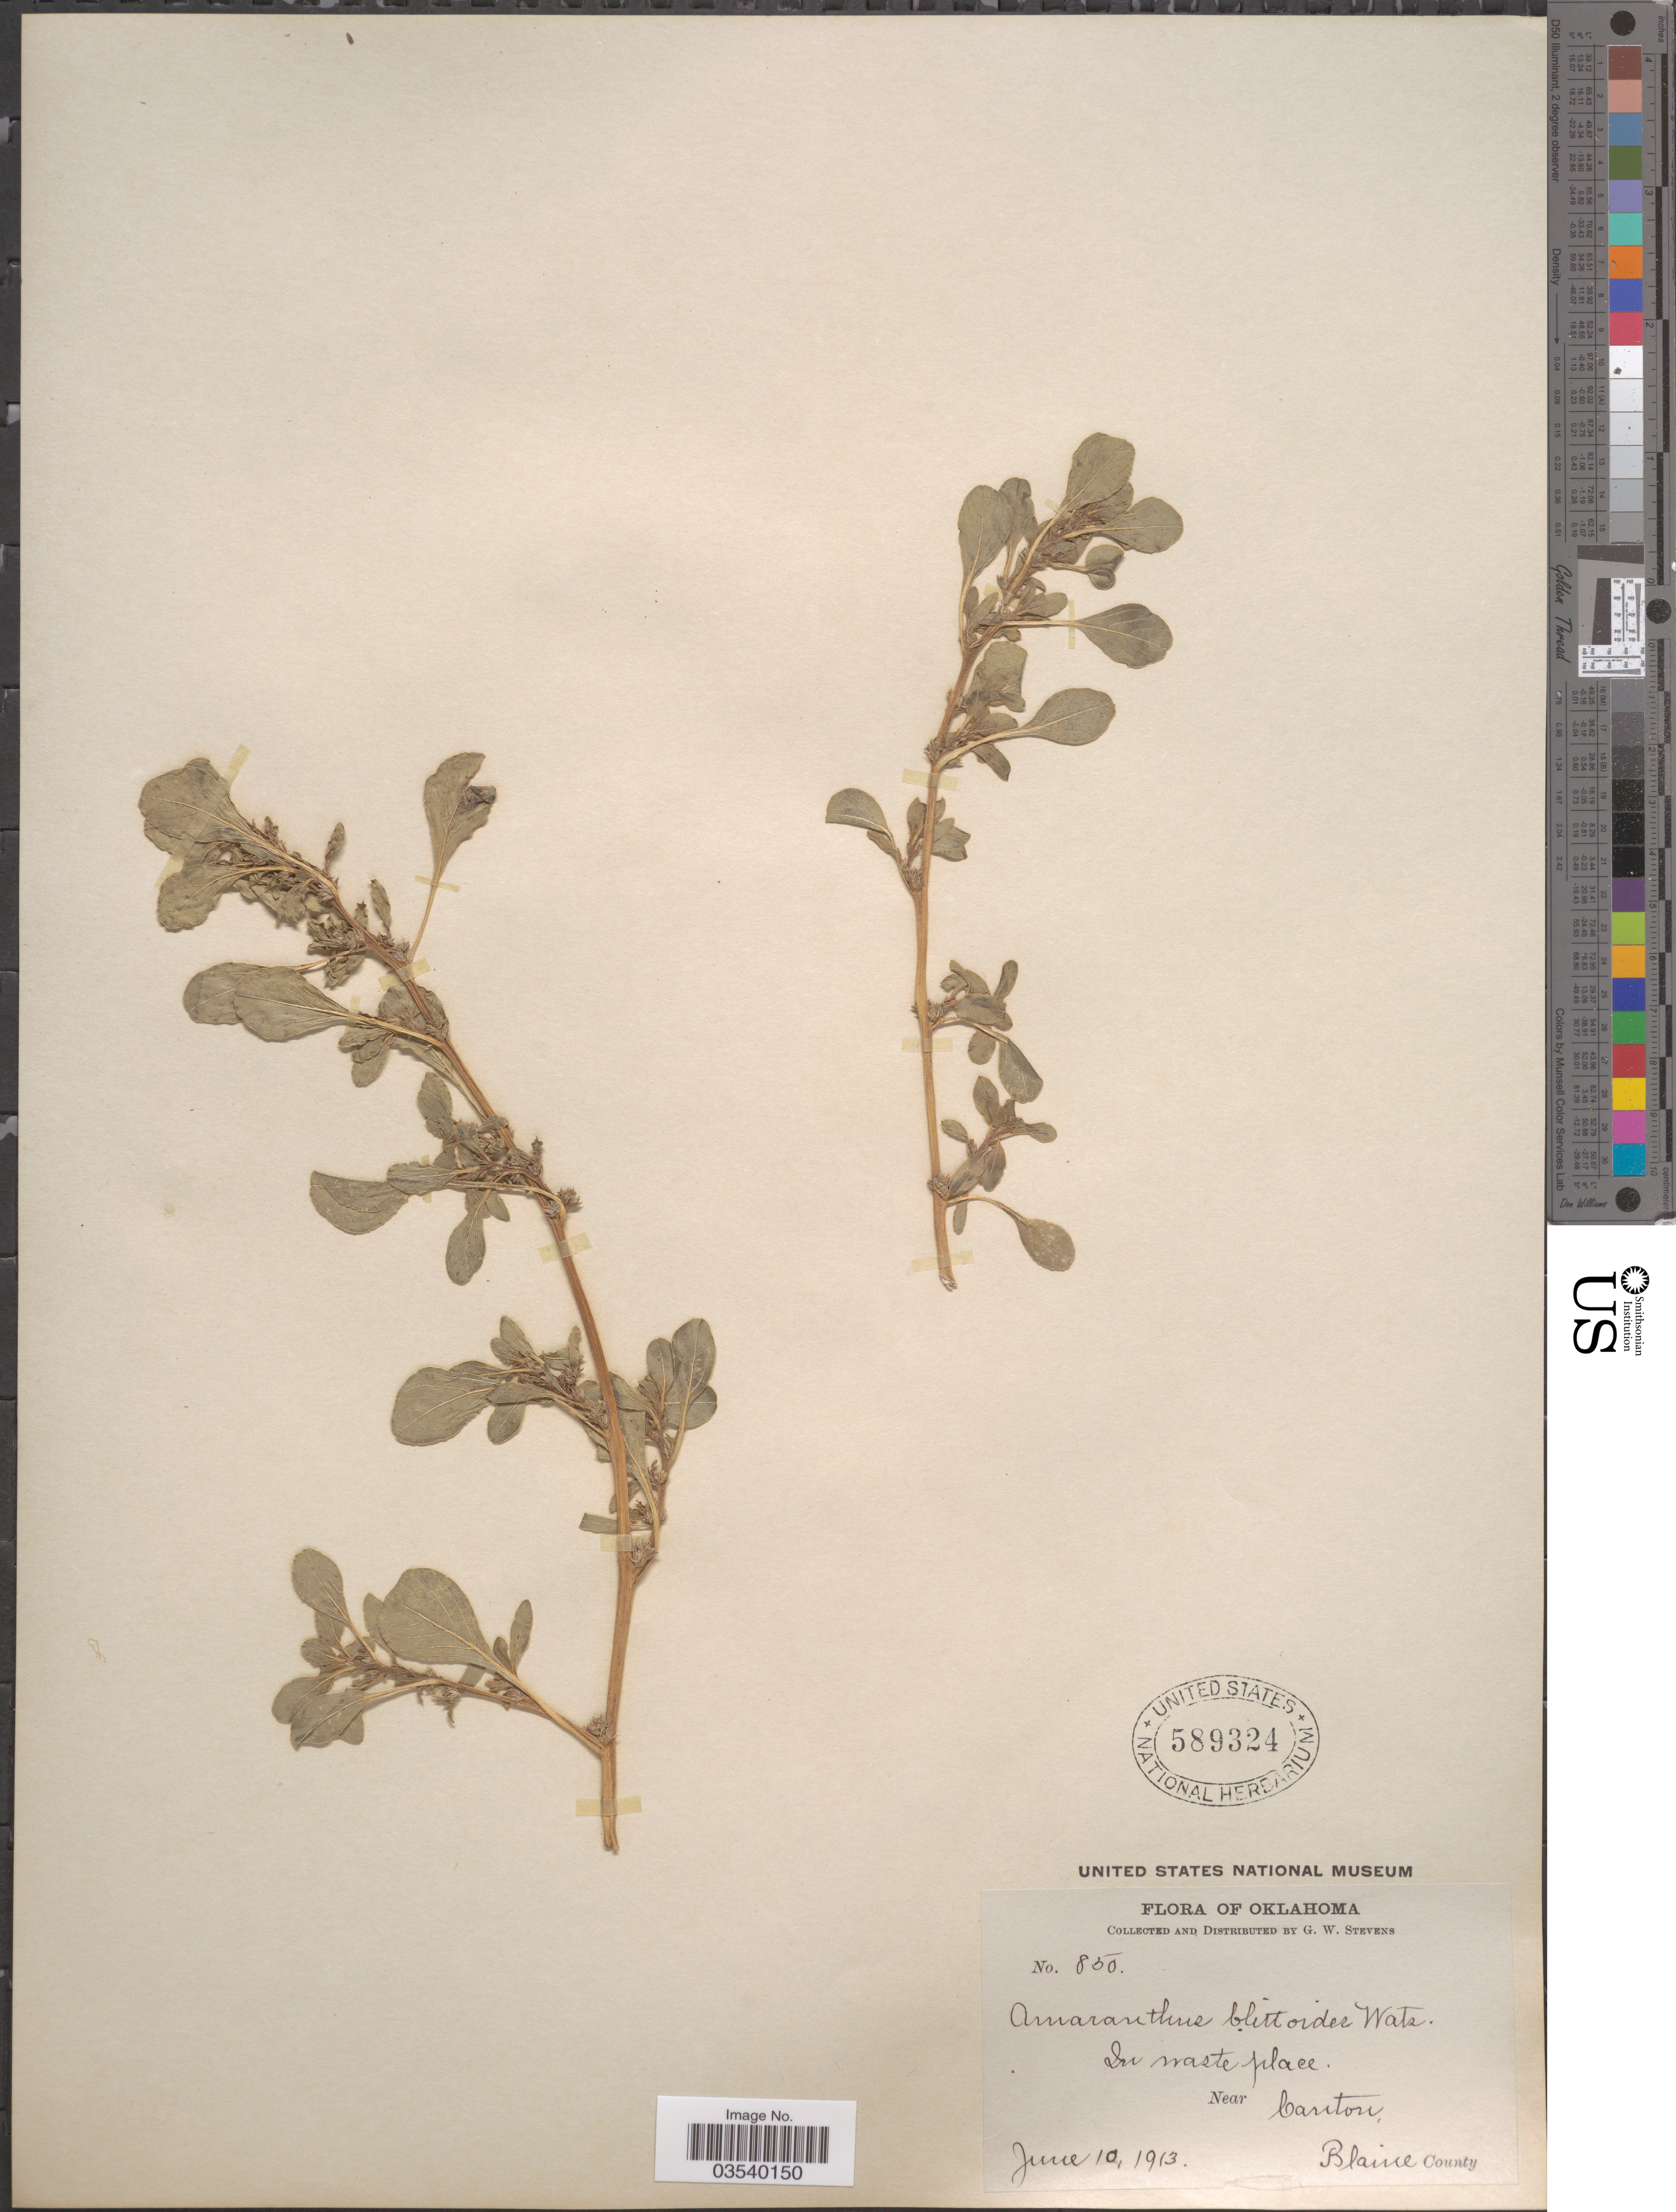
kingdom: Plantae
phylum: Tracheophyta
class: Magnoliopsida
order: Caryophyllales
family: Amaranthaceae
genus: Amaranthus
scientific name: Amaranthus blitoides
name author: S. Watson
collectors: G. W. Stevens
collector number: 850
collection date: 1913-06-10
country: United States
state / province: Oklahoma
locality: Near Canton, Blaine County.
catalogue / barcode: US 589324